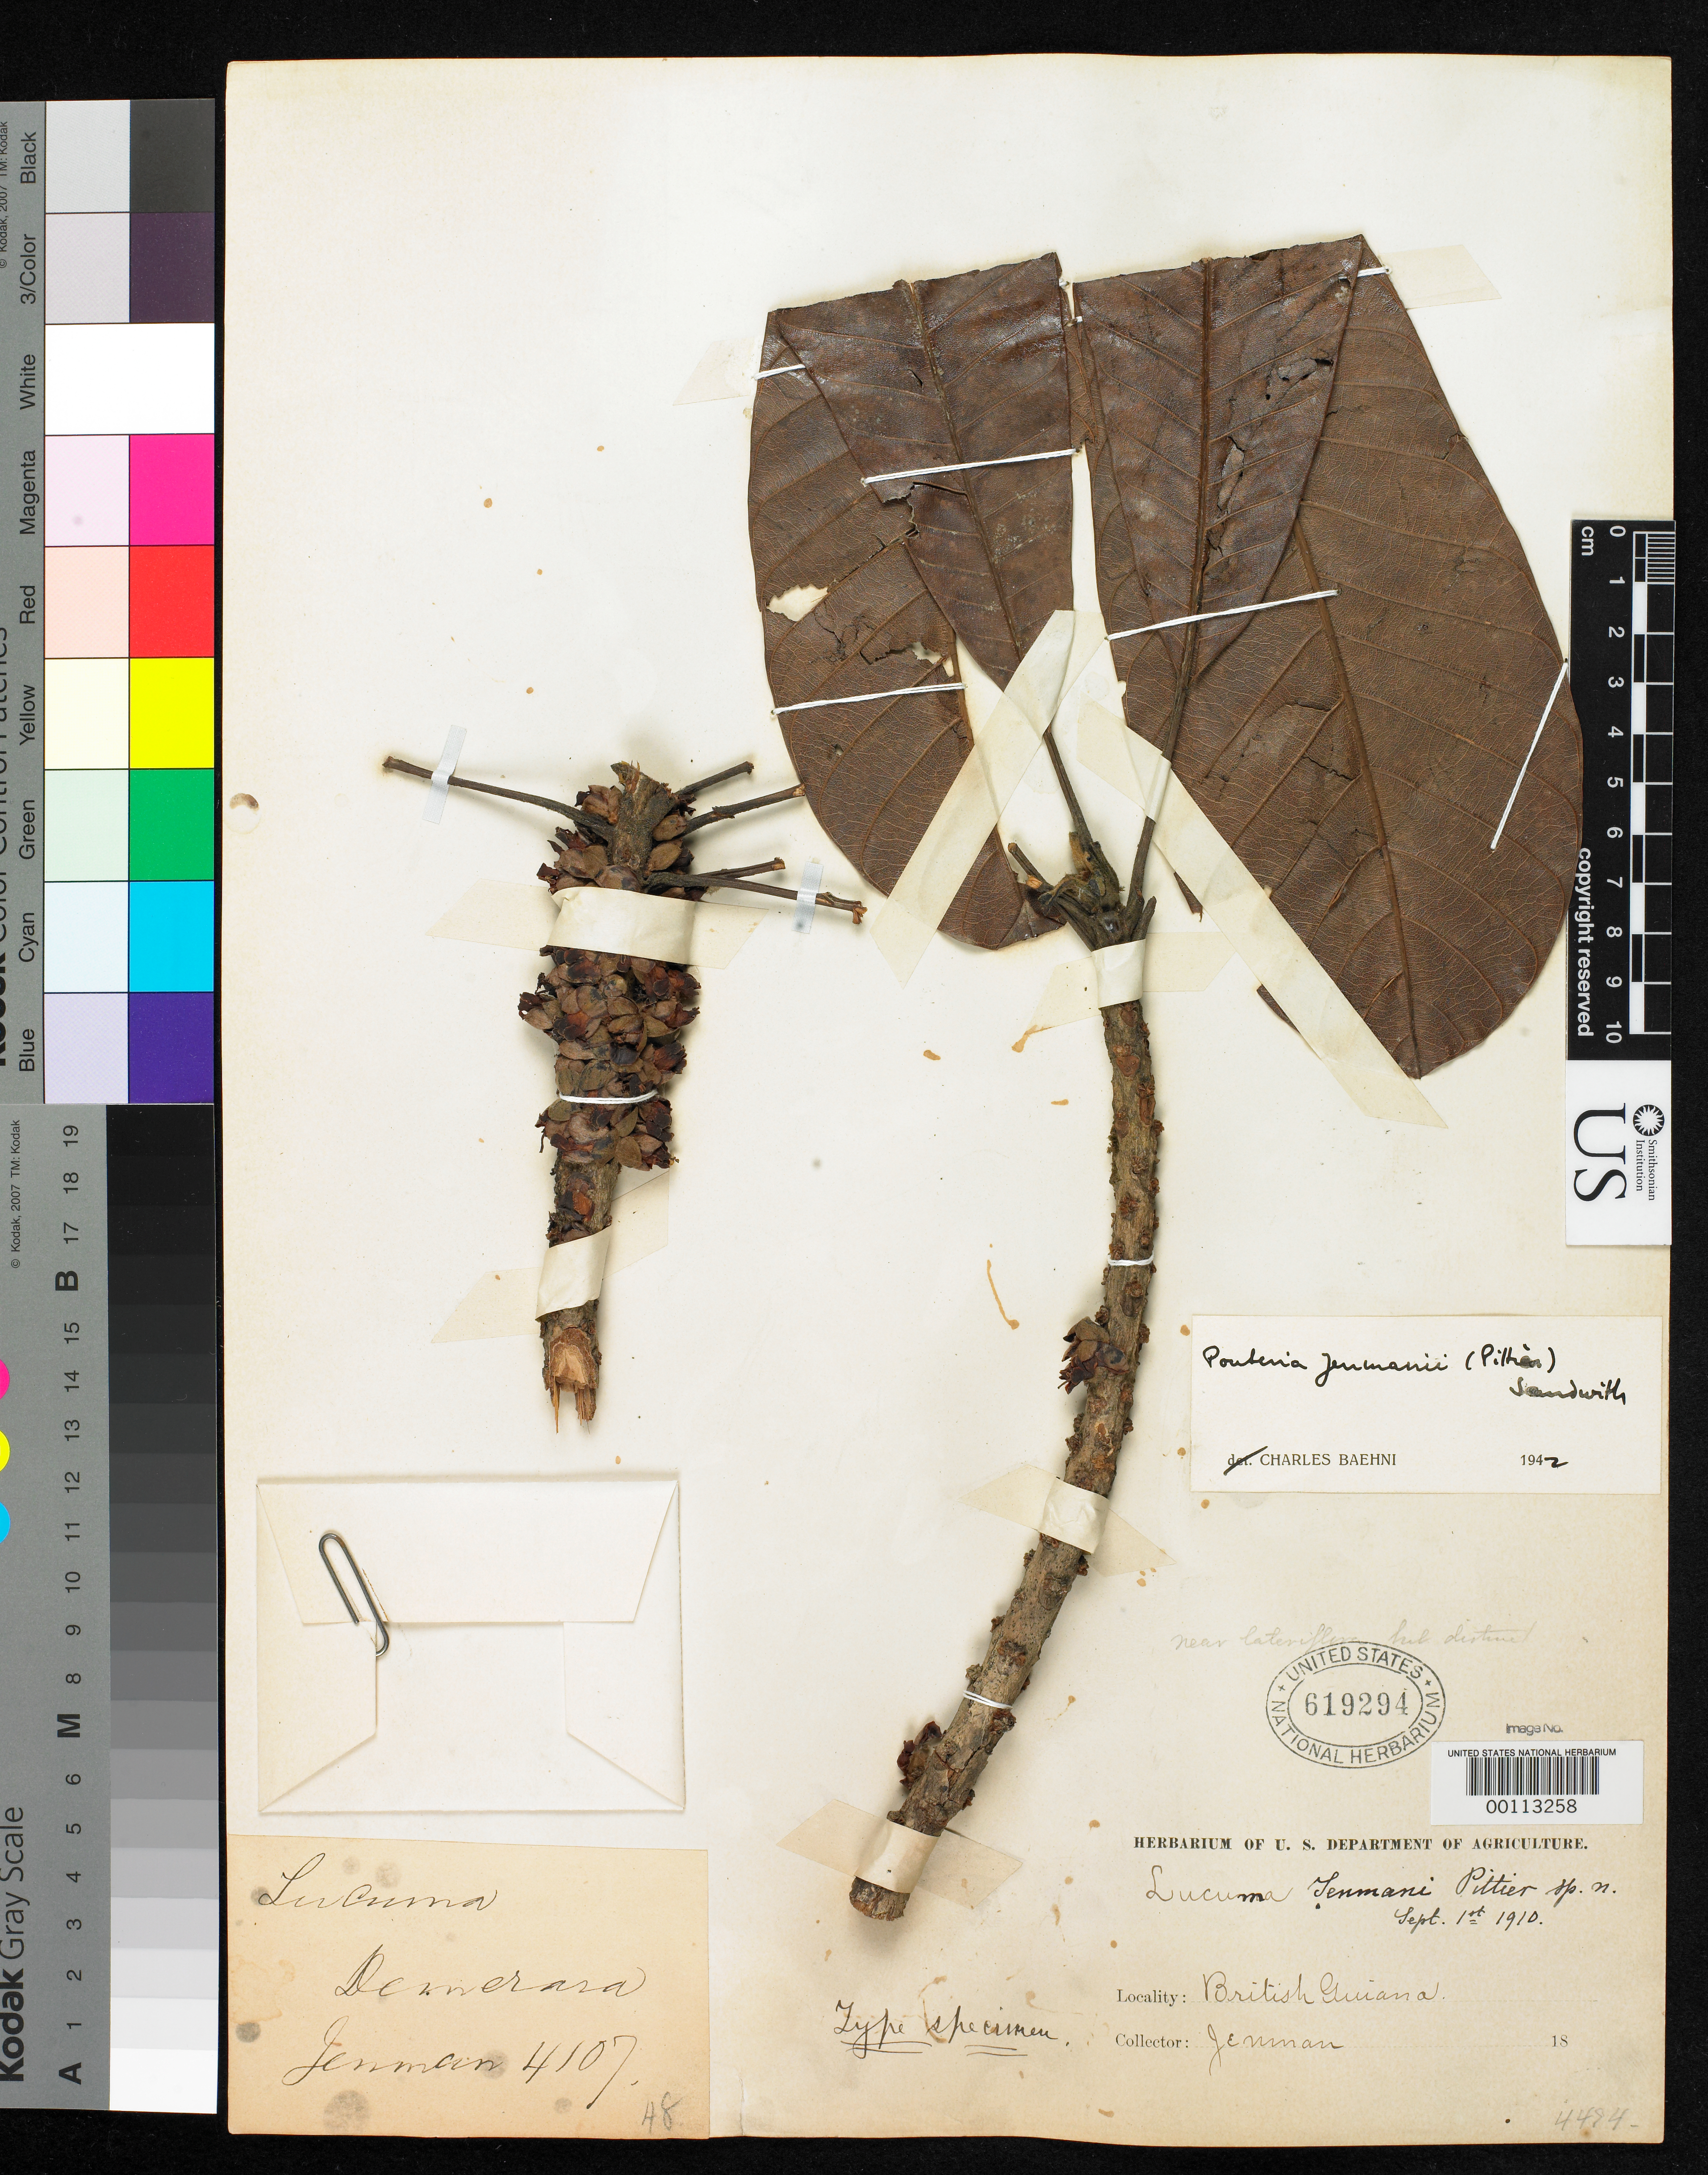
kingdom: Plantae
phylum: Tracheophyta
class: Magnoliopsida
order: Ericales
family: Sapotaceae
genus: Lucuma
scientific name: Lucuma jenmanii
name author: Pittier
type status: Holotype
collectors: G. S. Jenman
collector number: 4107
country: Guyana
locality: Demerara.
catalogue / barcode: US 619294